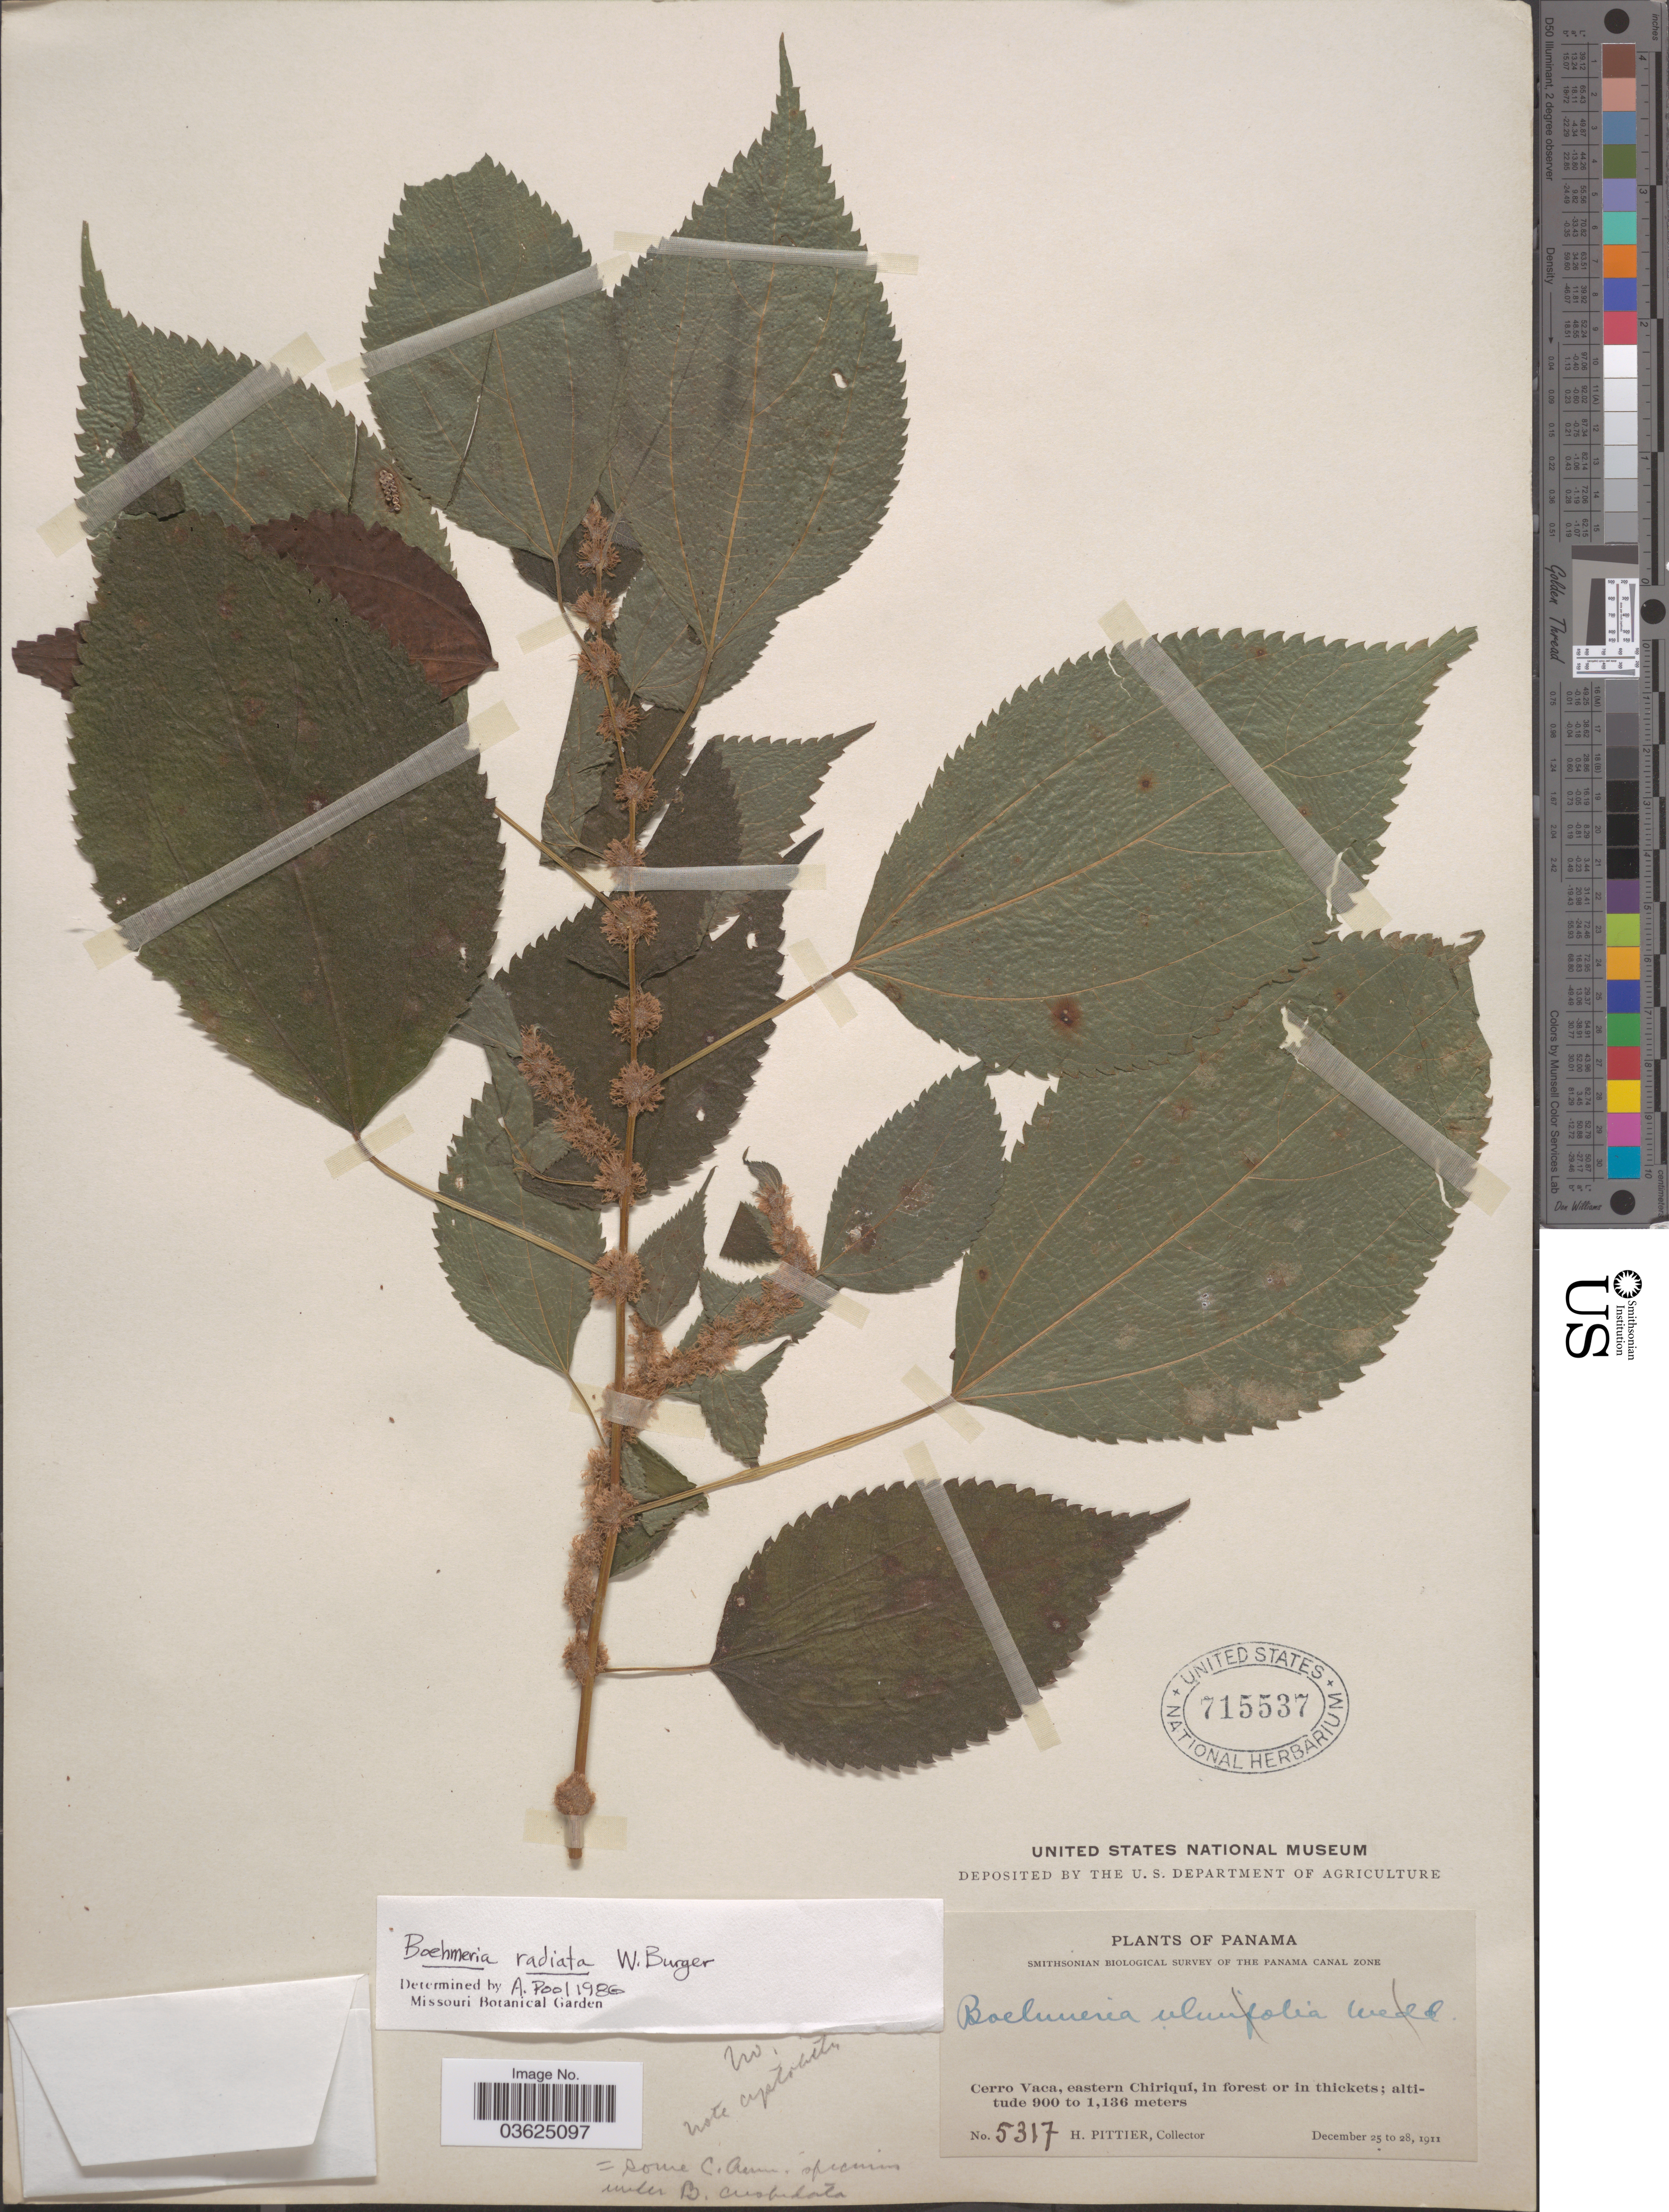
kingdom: Plantae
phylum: Tracheophyta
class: Magnoliopsida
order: Rosales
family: Urticaceae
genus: Boehmeria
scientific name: Boehmeria radiata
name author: W.C. Burger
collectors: H. F. Pittier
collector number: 5317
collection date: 1911-12-25/1911-12-28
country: Panama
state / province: Chiriqui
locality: Cerro Vaca, eastern Chiriquí.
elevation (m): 900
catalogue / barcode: US 715537